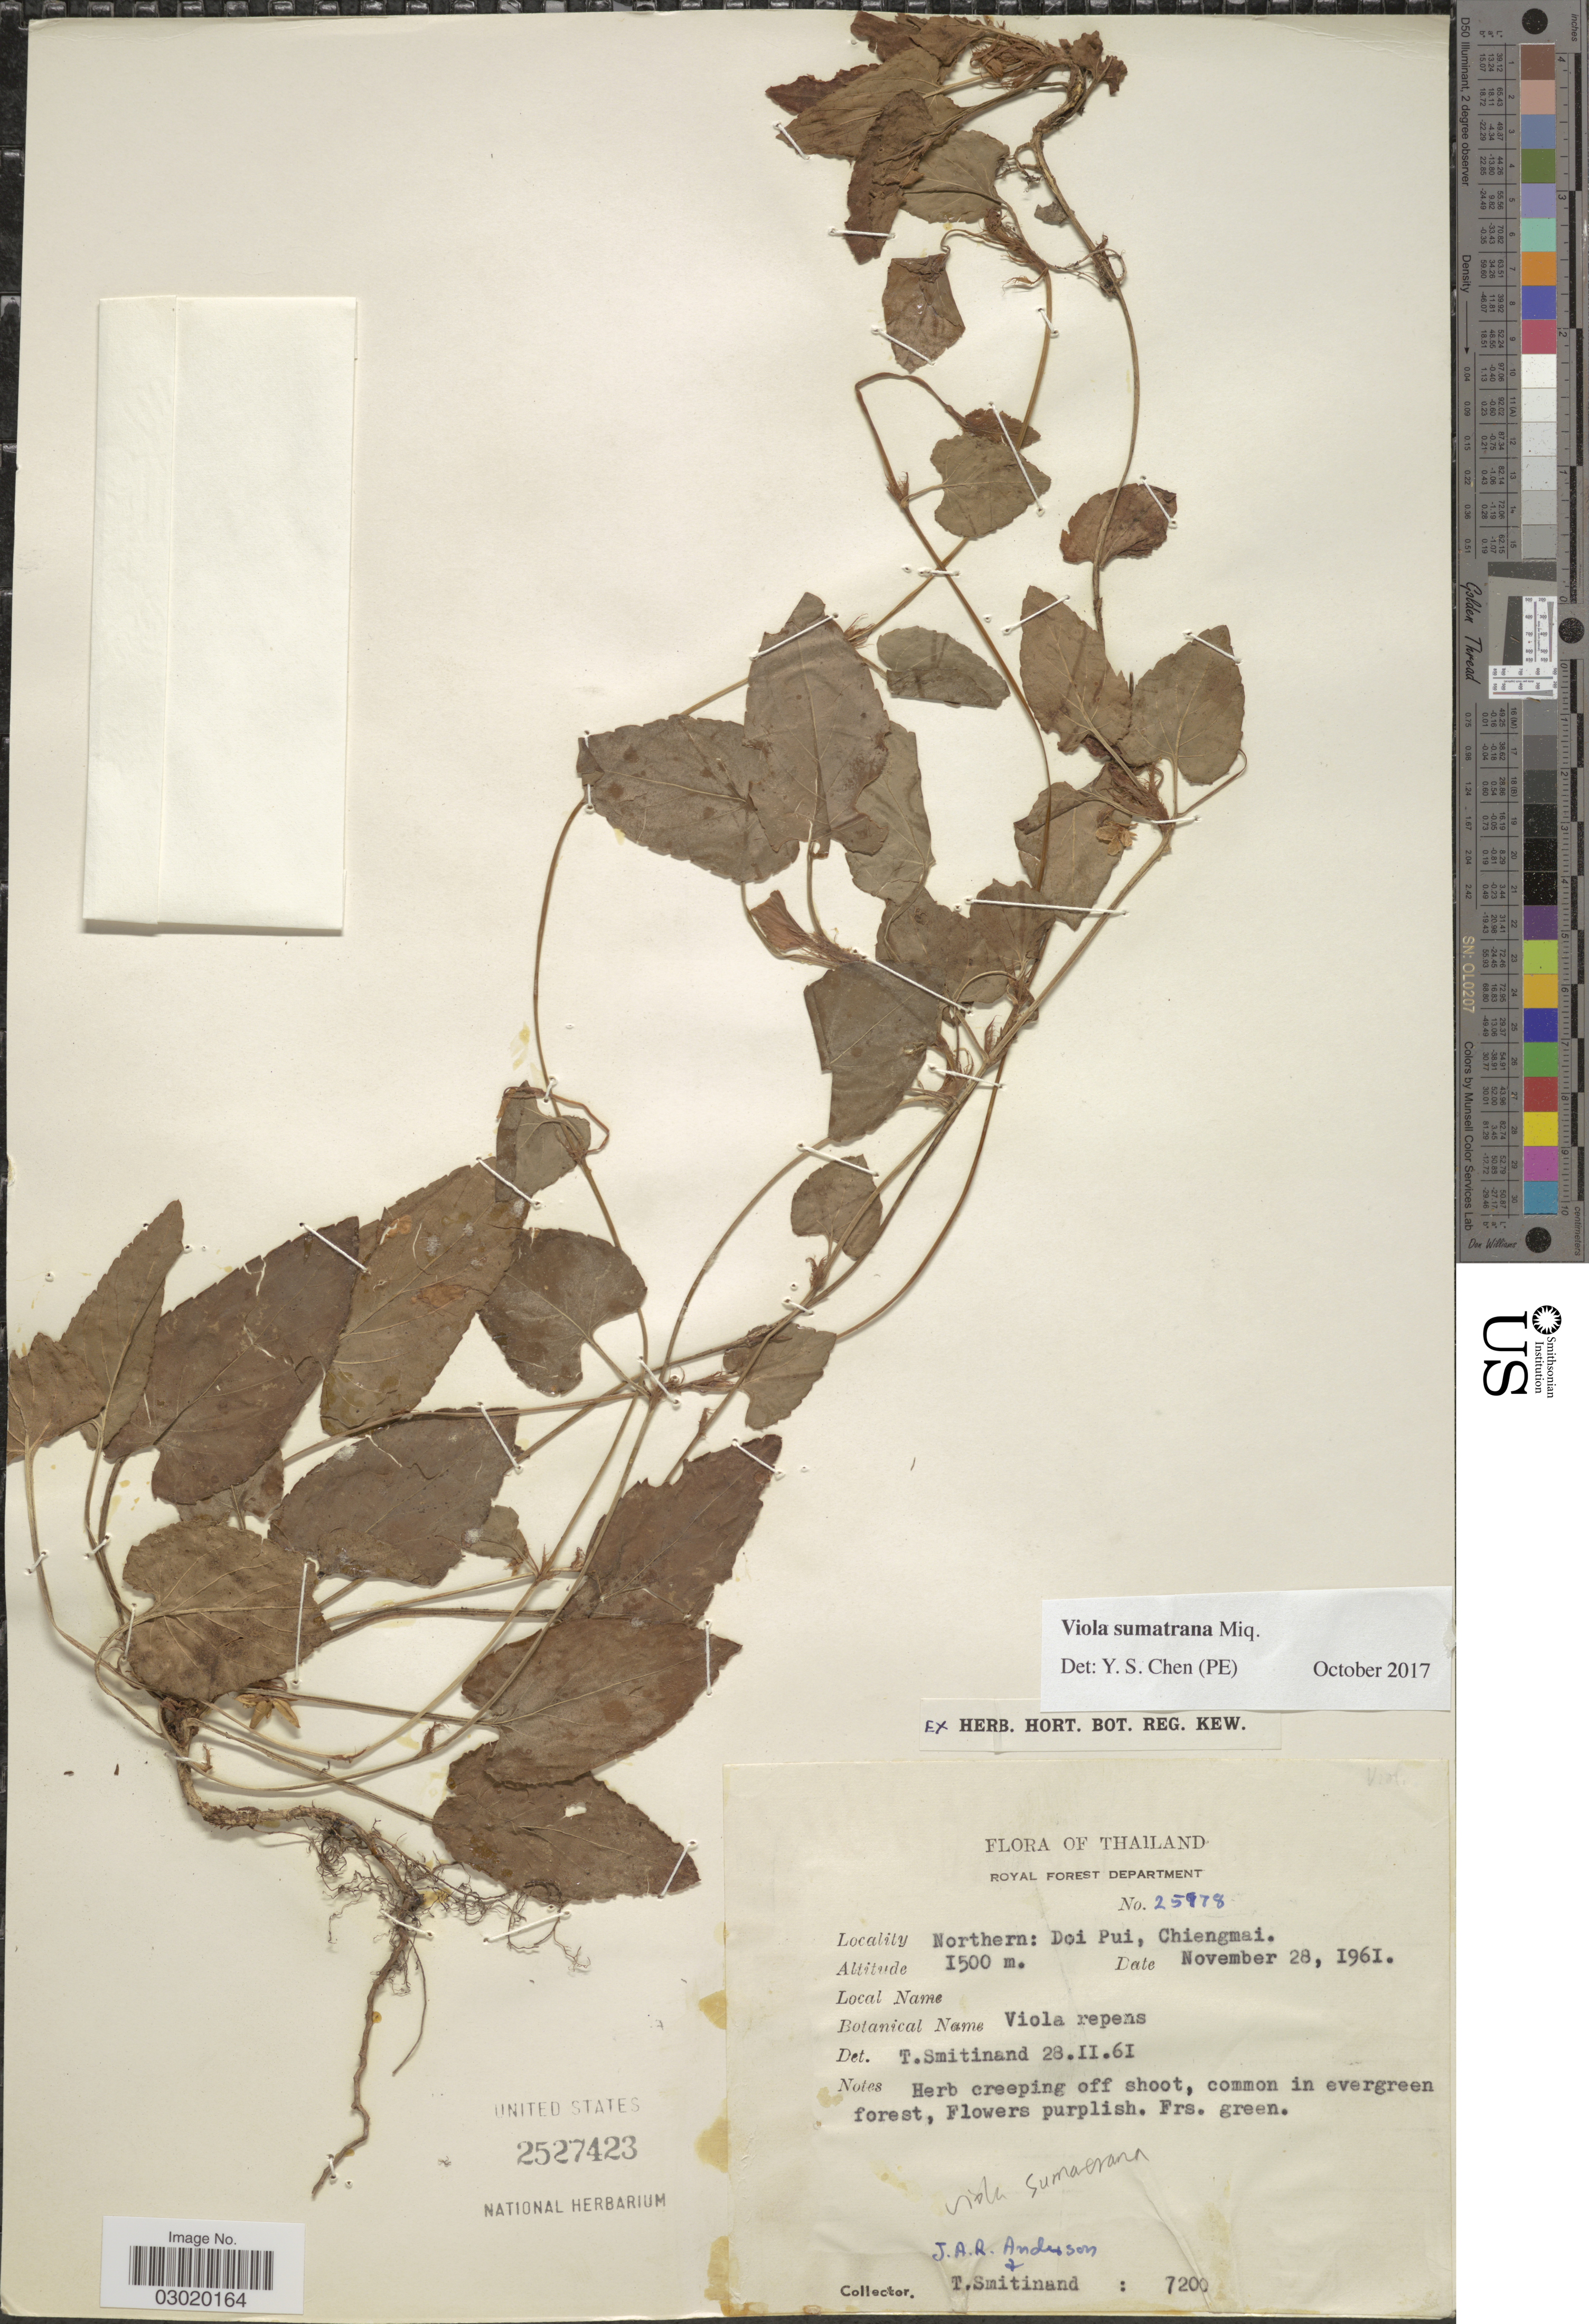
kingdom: Plantae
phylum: Tracheophyta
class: Magnoliopsida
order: Malpighiales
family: Violaceae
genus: Viola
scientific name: Viola sumatrana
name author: Miq.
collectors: J. A. R. Anderson & T. Smitinand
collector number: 7200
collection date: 1961-11-28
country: Thailand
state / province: Chiang Mai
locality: Northern: Doi Pui, Chiengmai.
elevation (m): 1500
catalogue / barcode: US 2527423